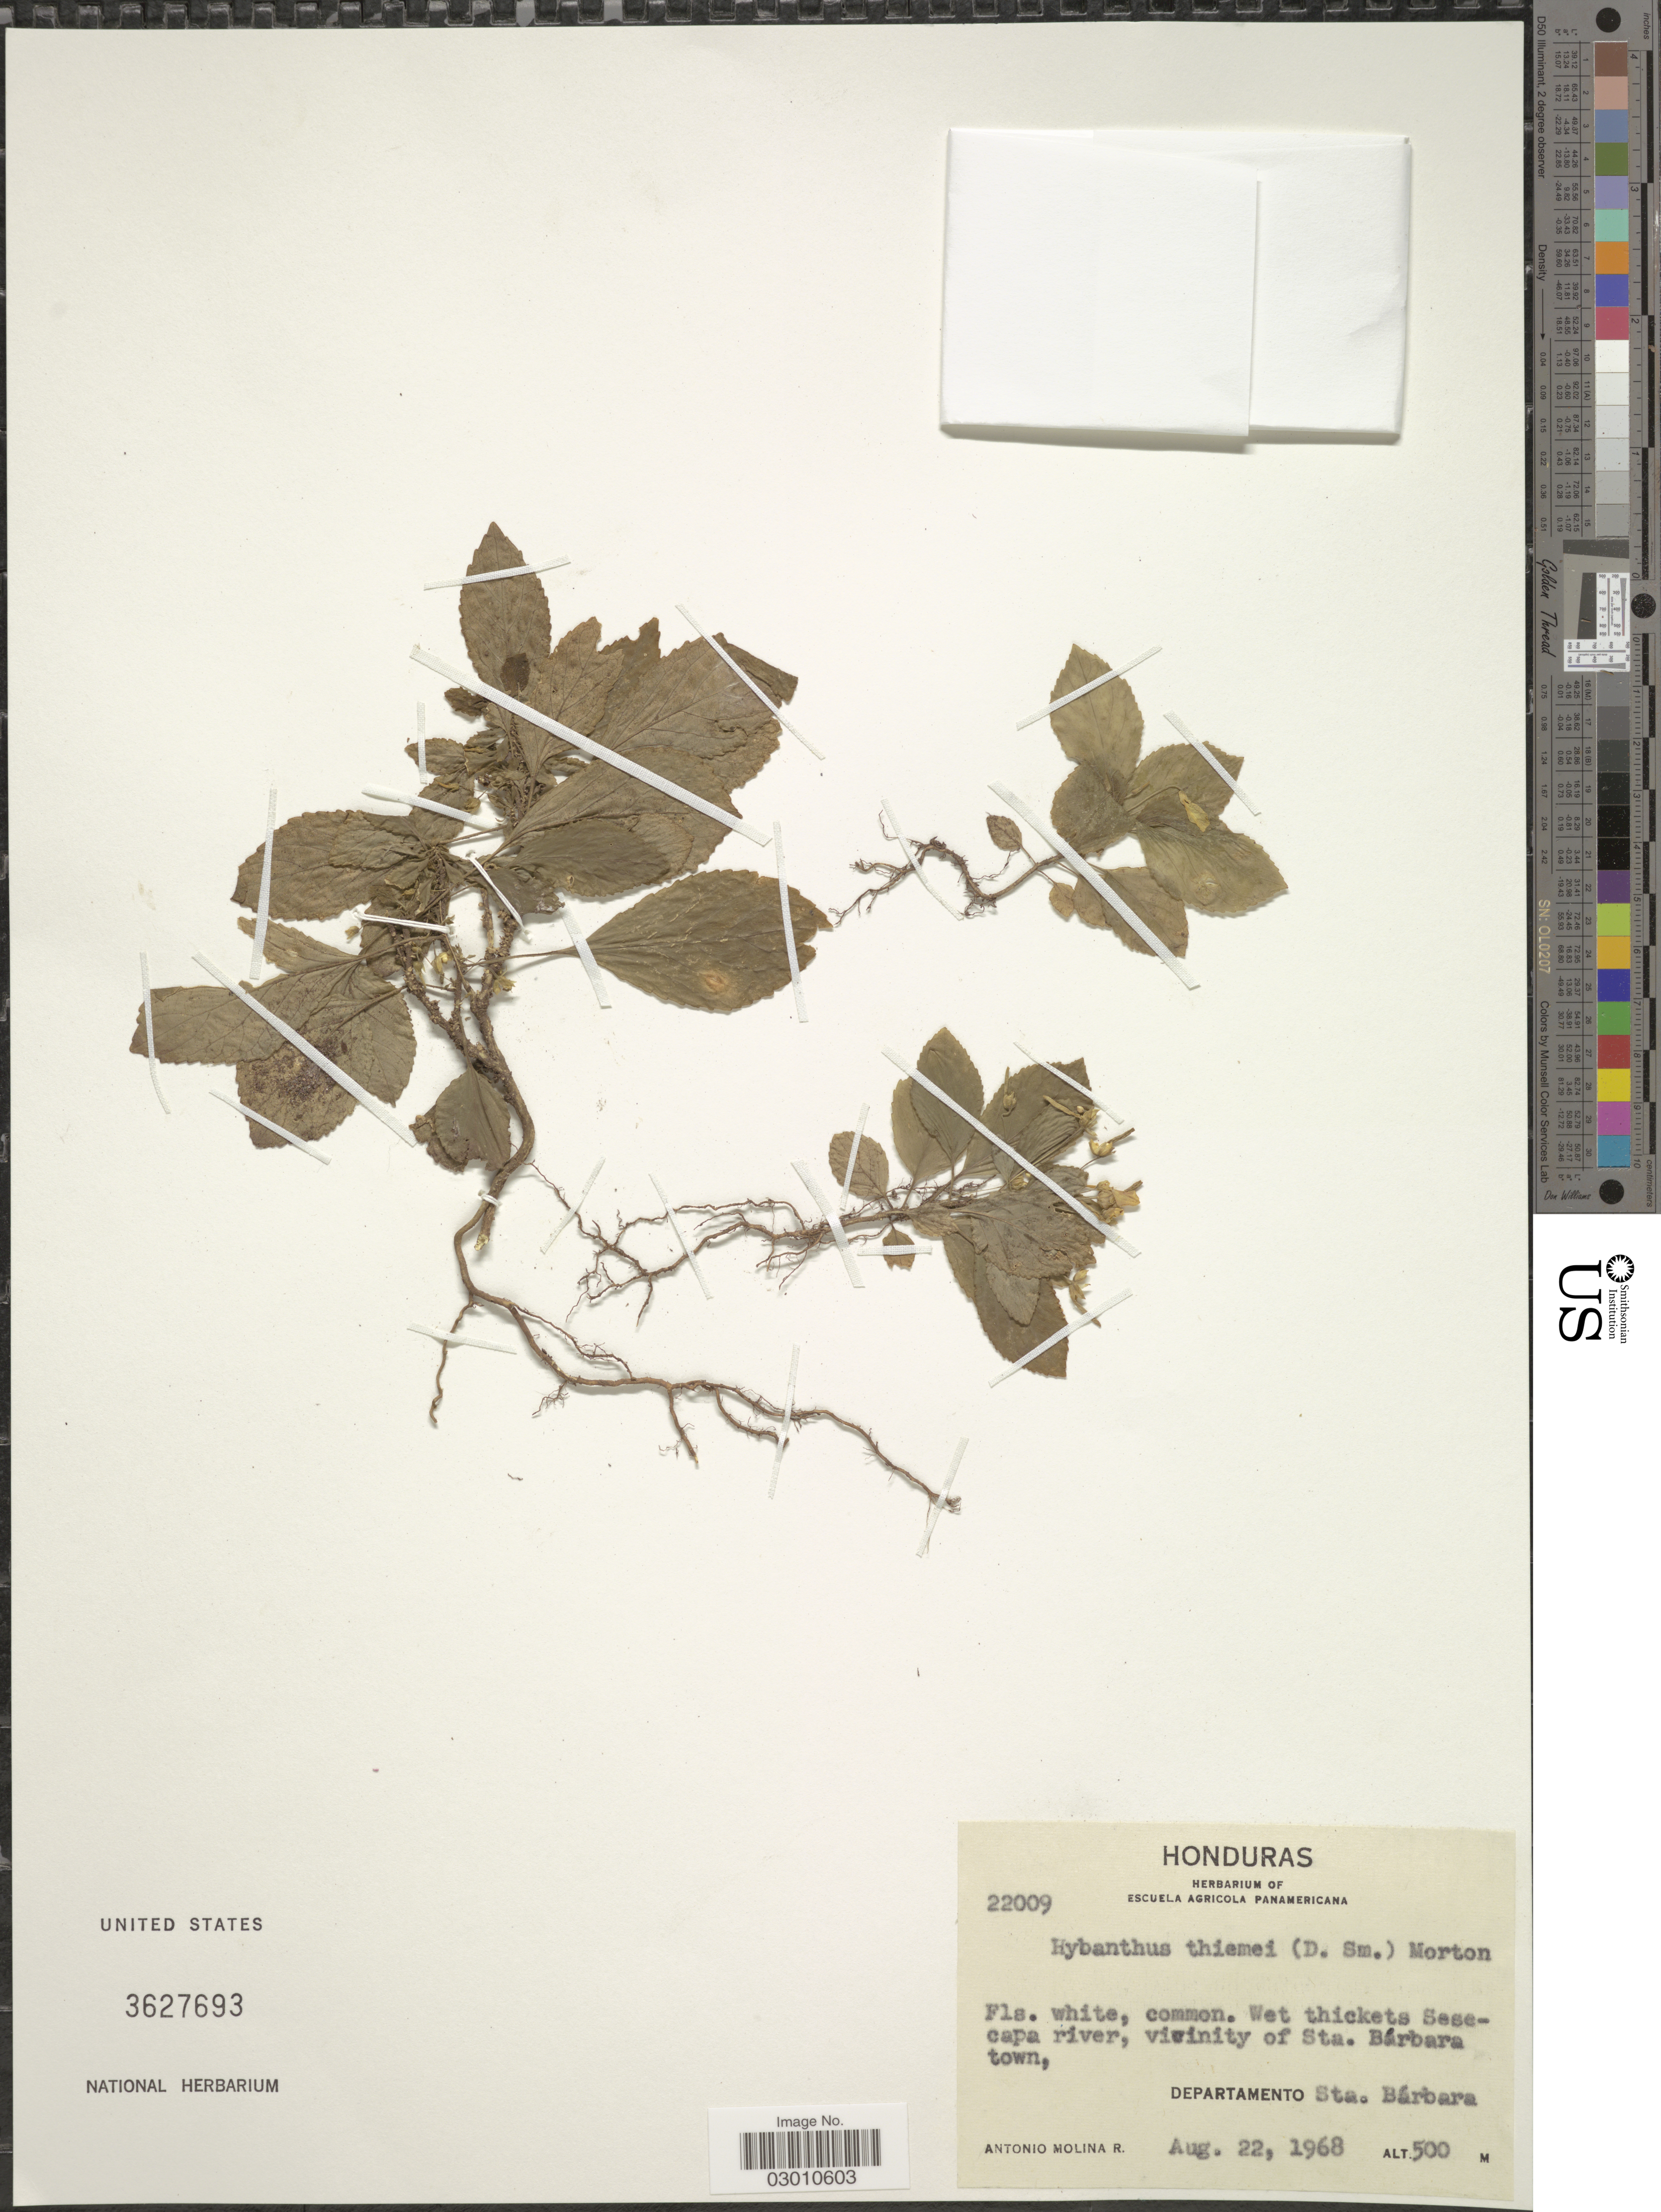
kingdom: Plantae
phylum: Tracheophyta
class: Magnoliopsida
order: Malpighiales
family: Violaceae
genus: Hybanthus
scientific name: Hybanthus thiemei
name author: (Donn. Sm.) C.V. Morton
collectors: A. Molina R.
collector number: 22009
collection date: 1968-08-22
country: Honduras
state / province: Santa Bárbara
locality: Wet thickets Sesecapa river, vicinity of Sta. Bárbara town, Departamento Sta. Bárbara.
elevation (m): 500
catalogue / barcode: US 3627693